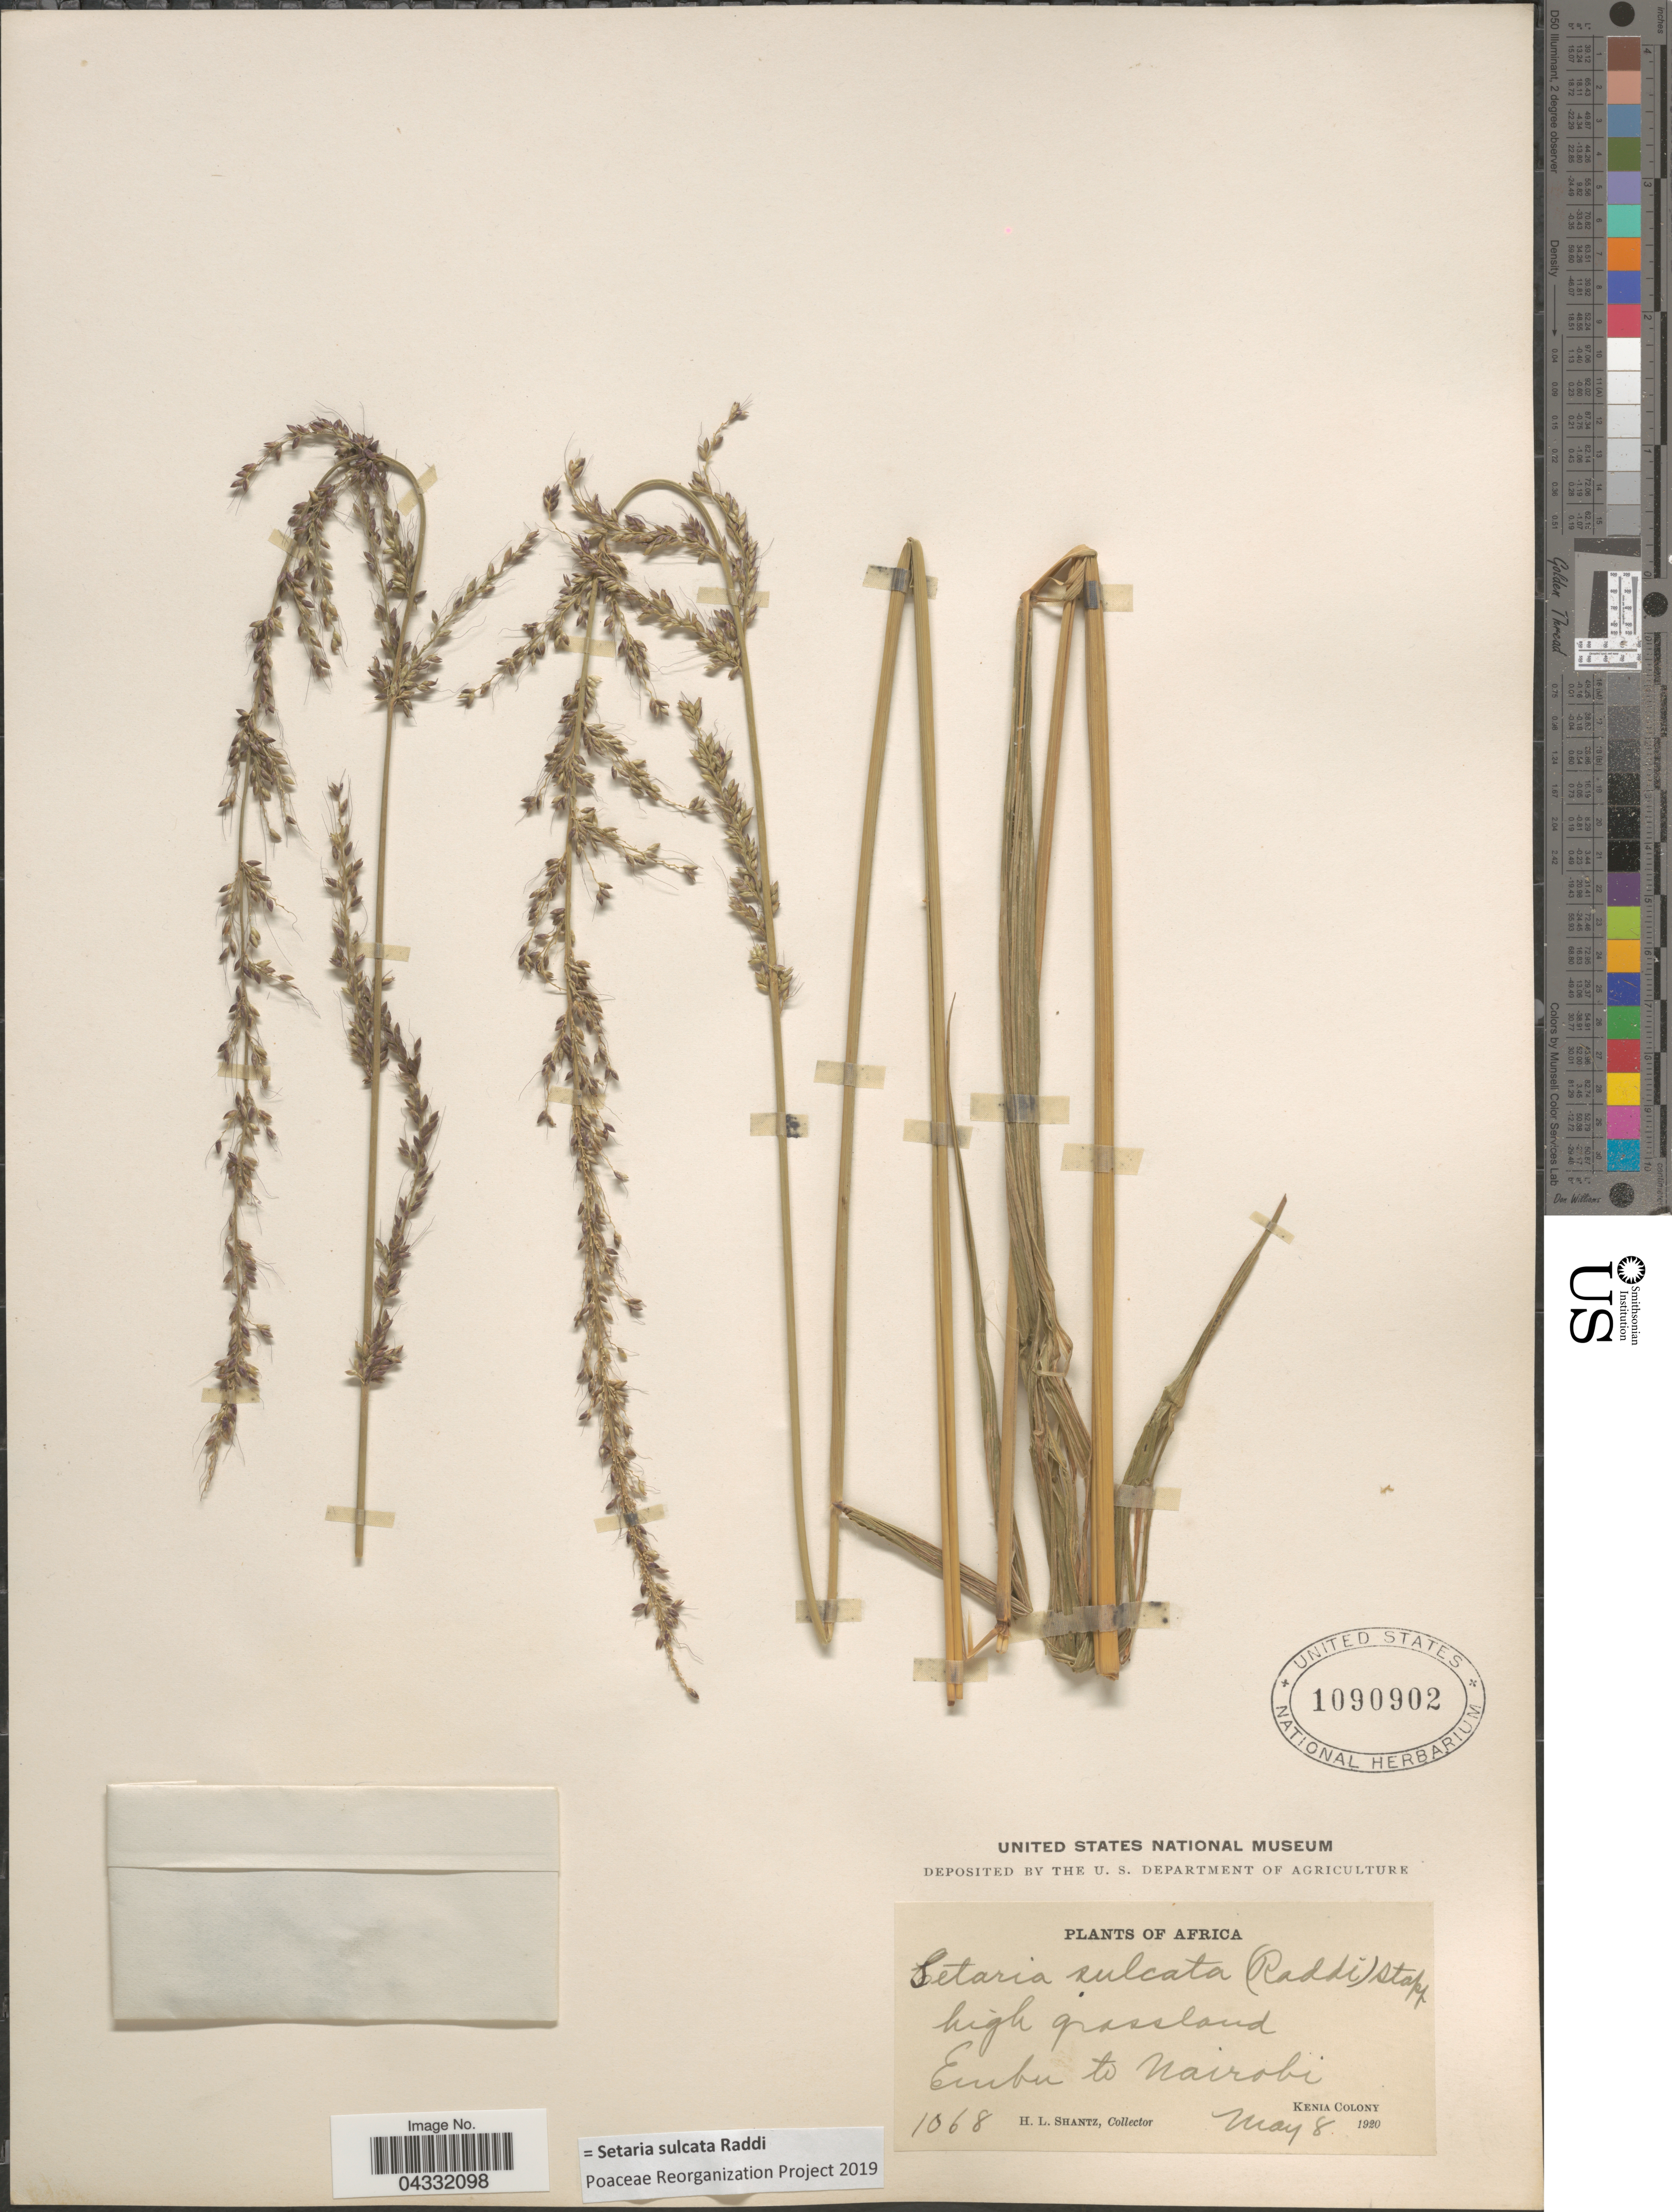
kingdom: Plantae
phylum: Tracheophyta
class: Liliopsida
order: Poales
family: Poaceae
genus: Setaria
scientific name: Setaria sulcata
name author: Raddi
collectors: H. Shantz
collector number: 1068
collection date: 1920-05-08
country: Kenya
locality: Embu to Nairobi. Kenia Colony.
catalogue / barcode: US 1090902